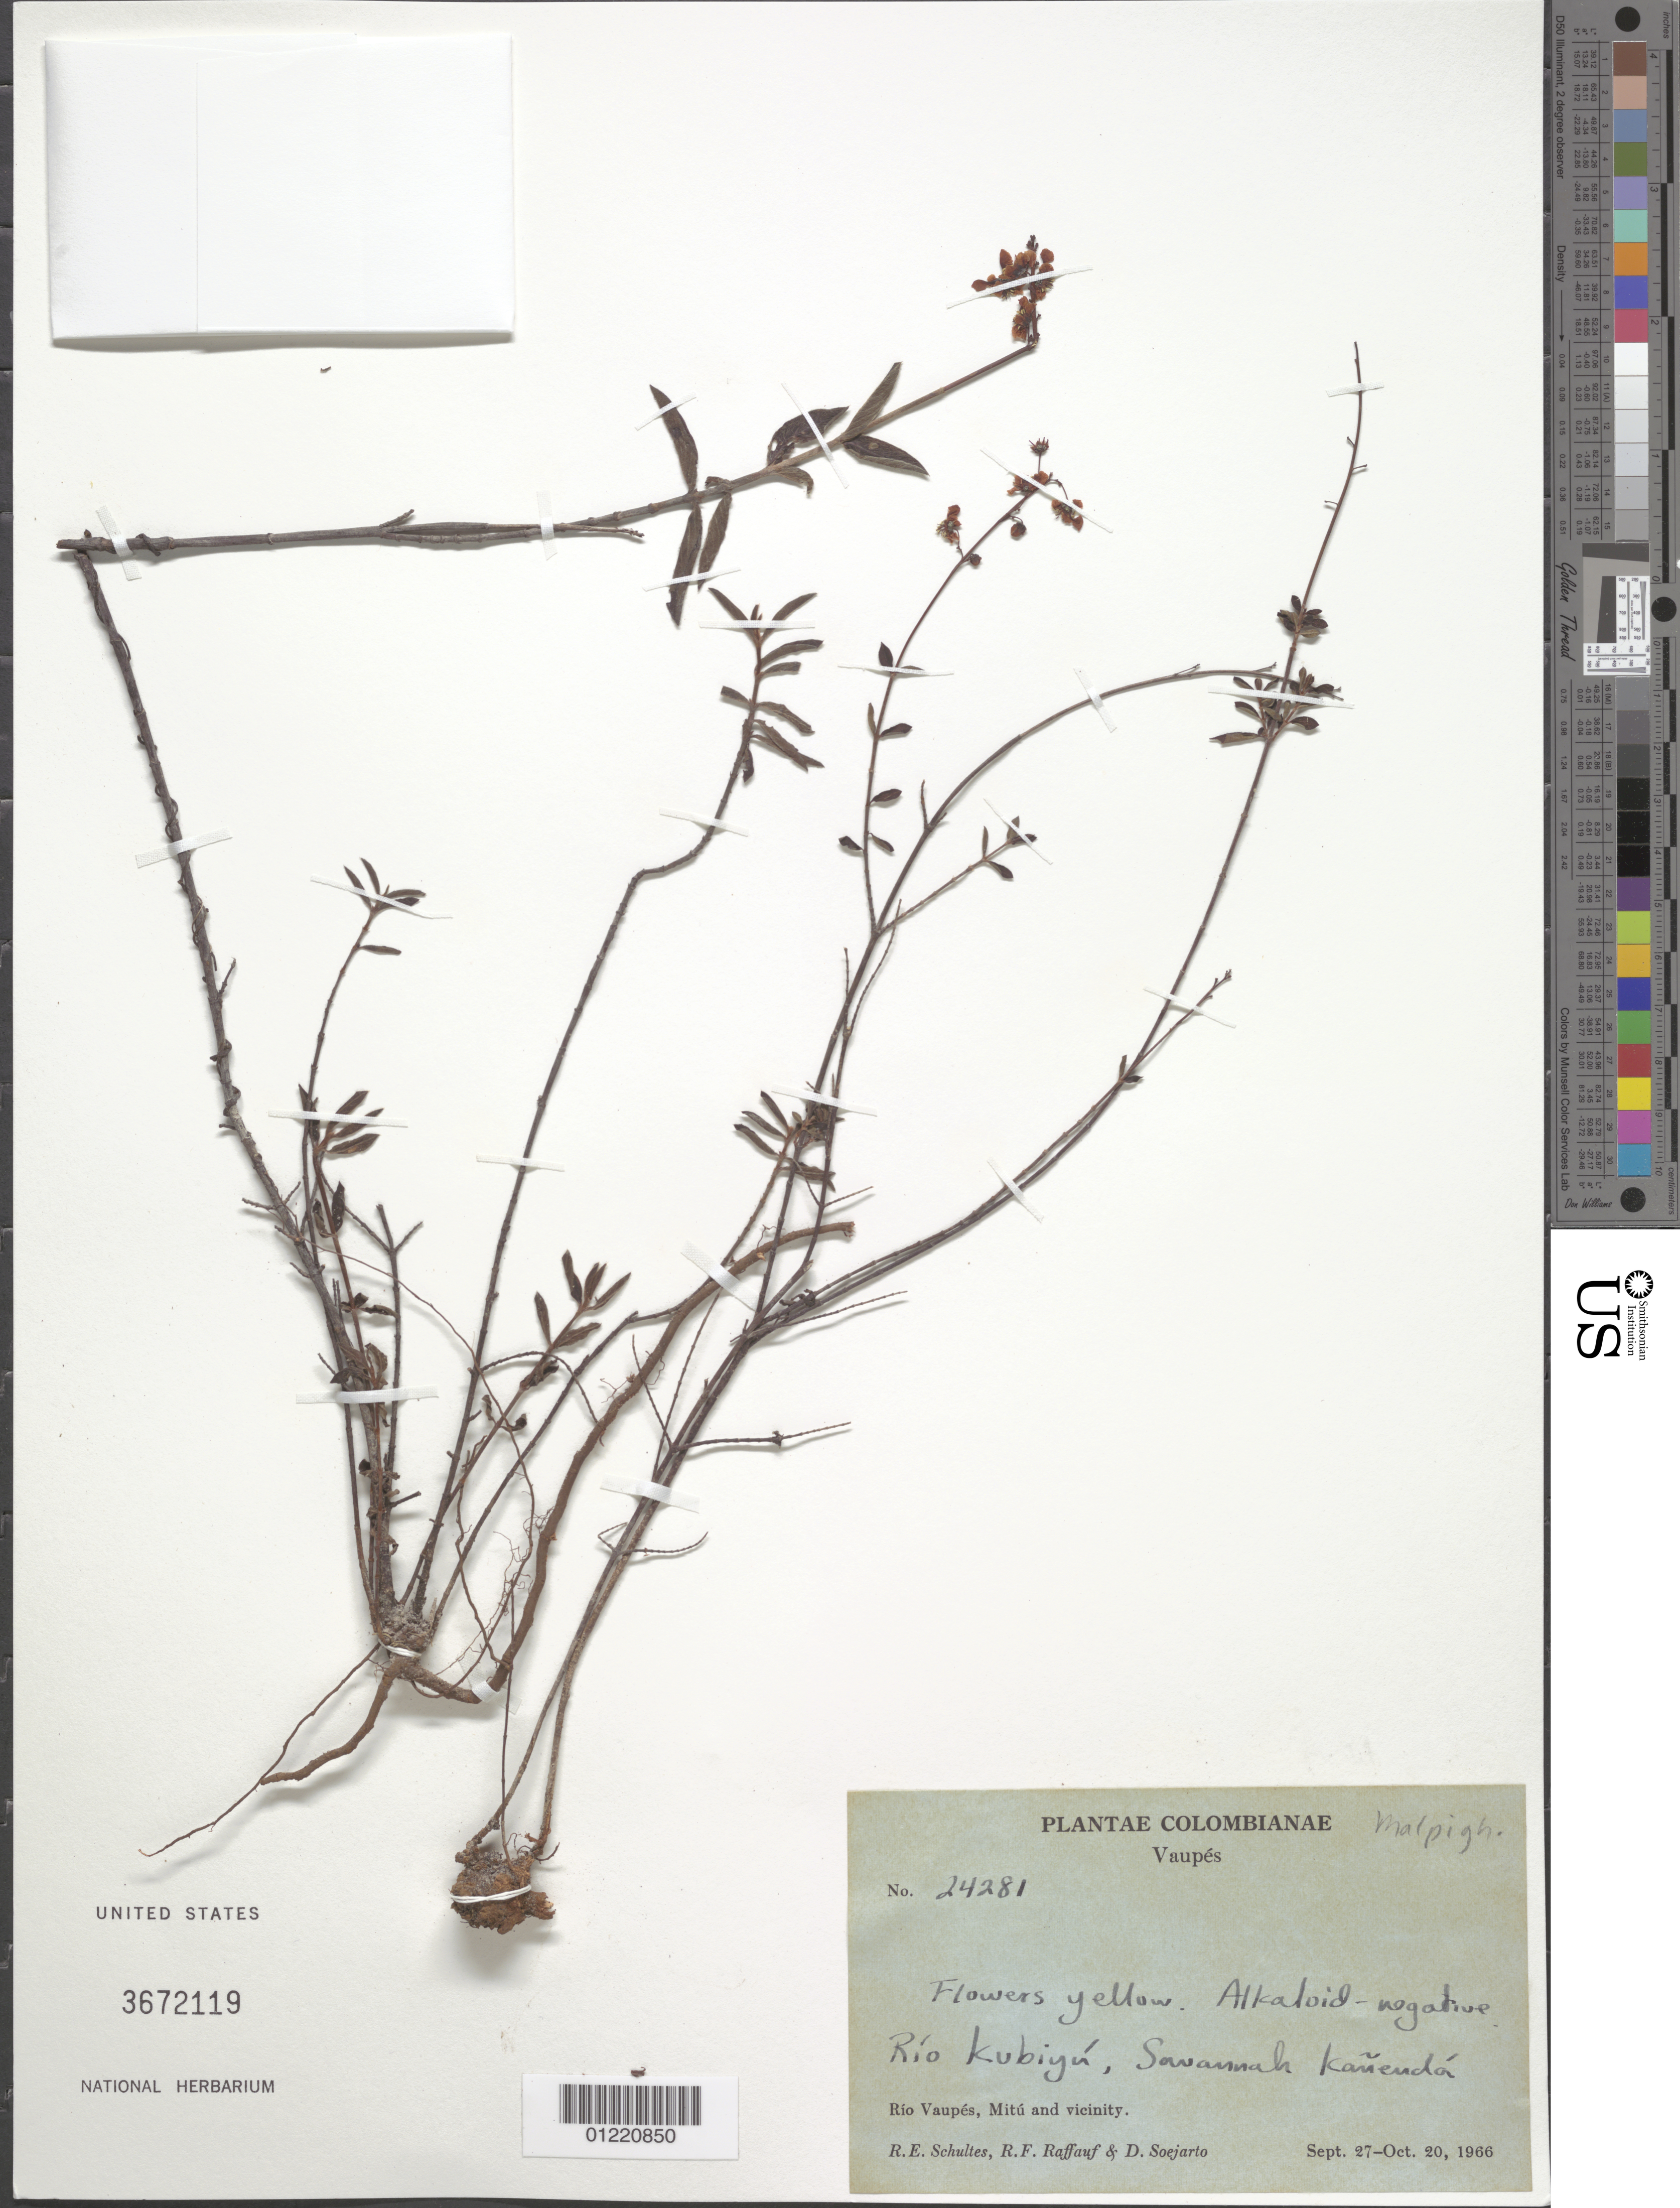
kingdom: Plantae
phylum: Tracheophyta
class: Magnoliopsida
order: Malpighiales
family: Malpighiaceae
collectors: R. E. Schultes, R. Raffauf & D. Soejarto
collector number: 24281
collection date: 1966-09-27/1966-10-20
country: Colombia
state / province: Vaupés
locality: Rio Vaupés, Mitú and vicinity. Río Kubiyú, Savannah Kañendá.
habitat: Savannah.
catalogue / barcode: US 3672119